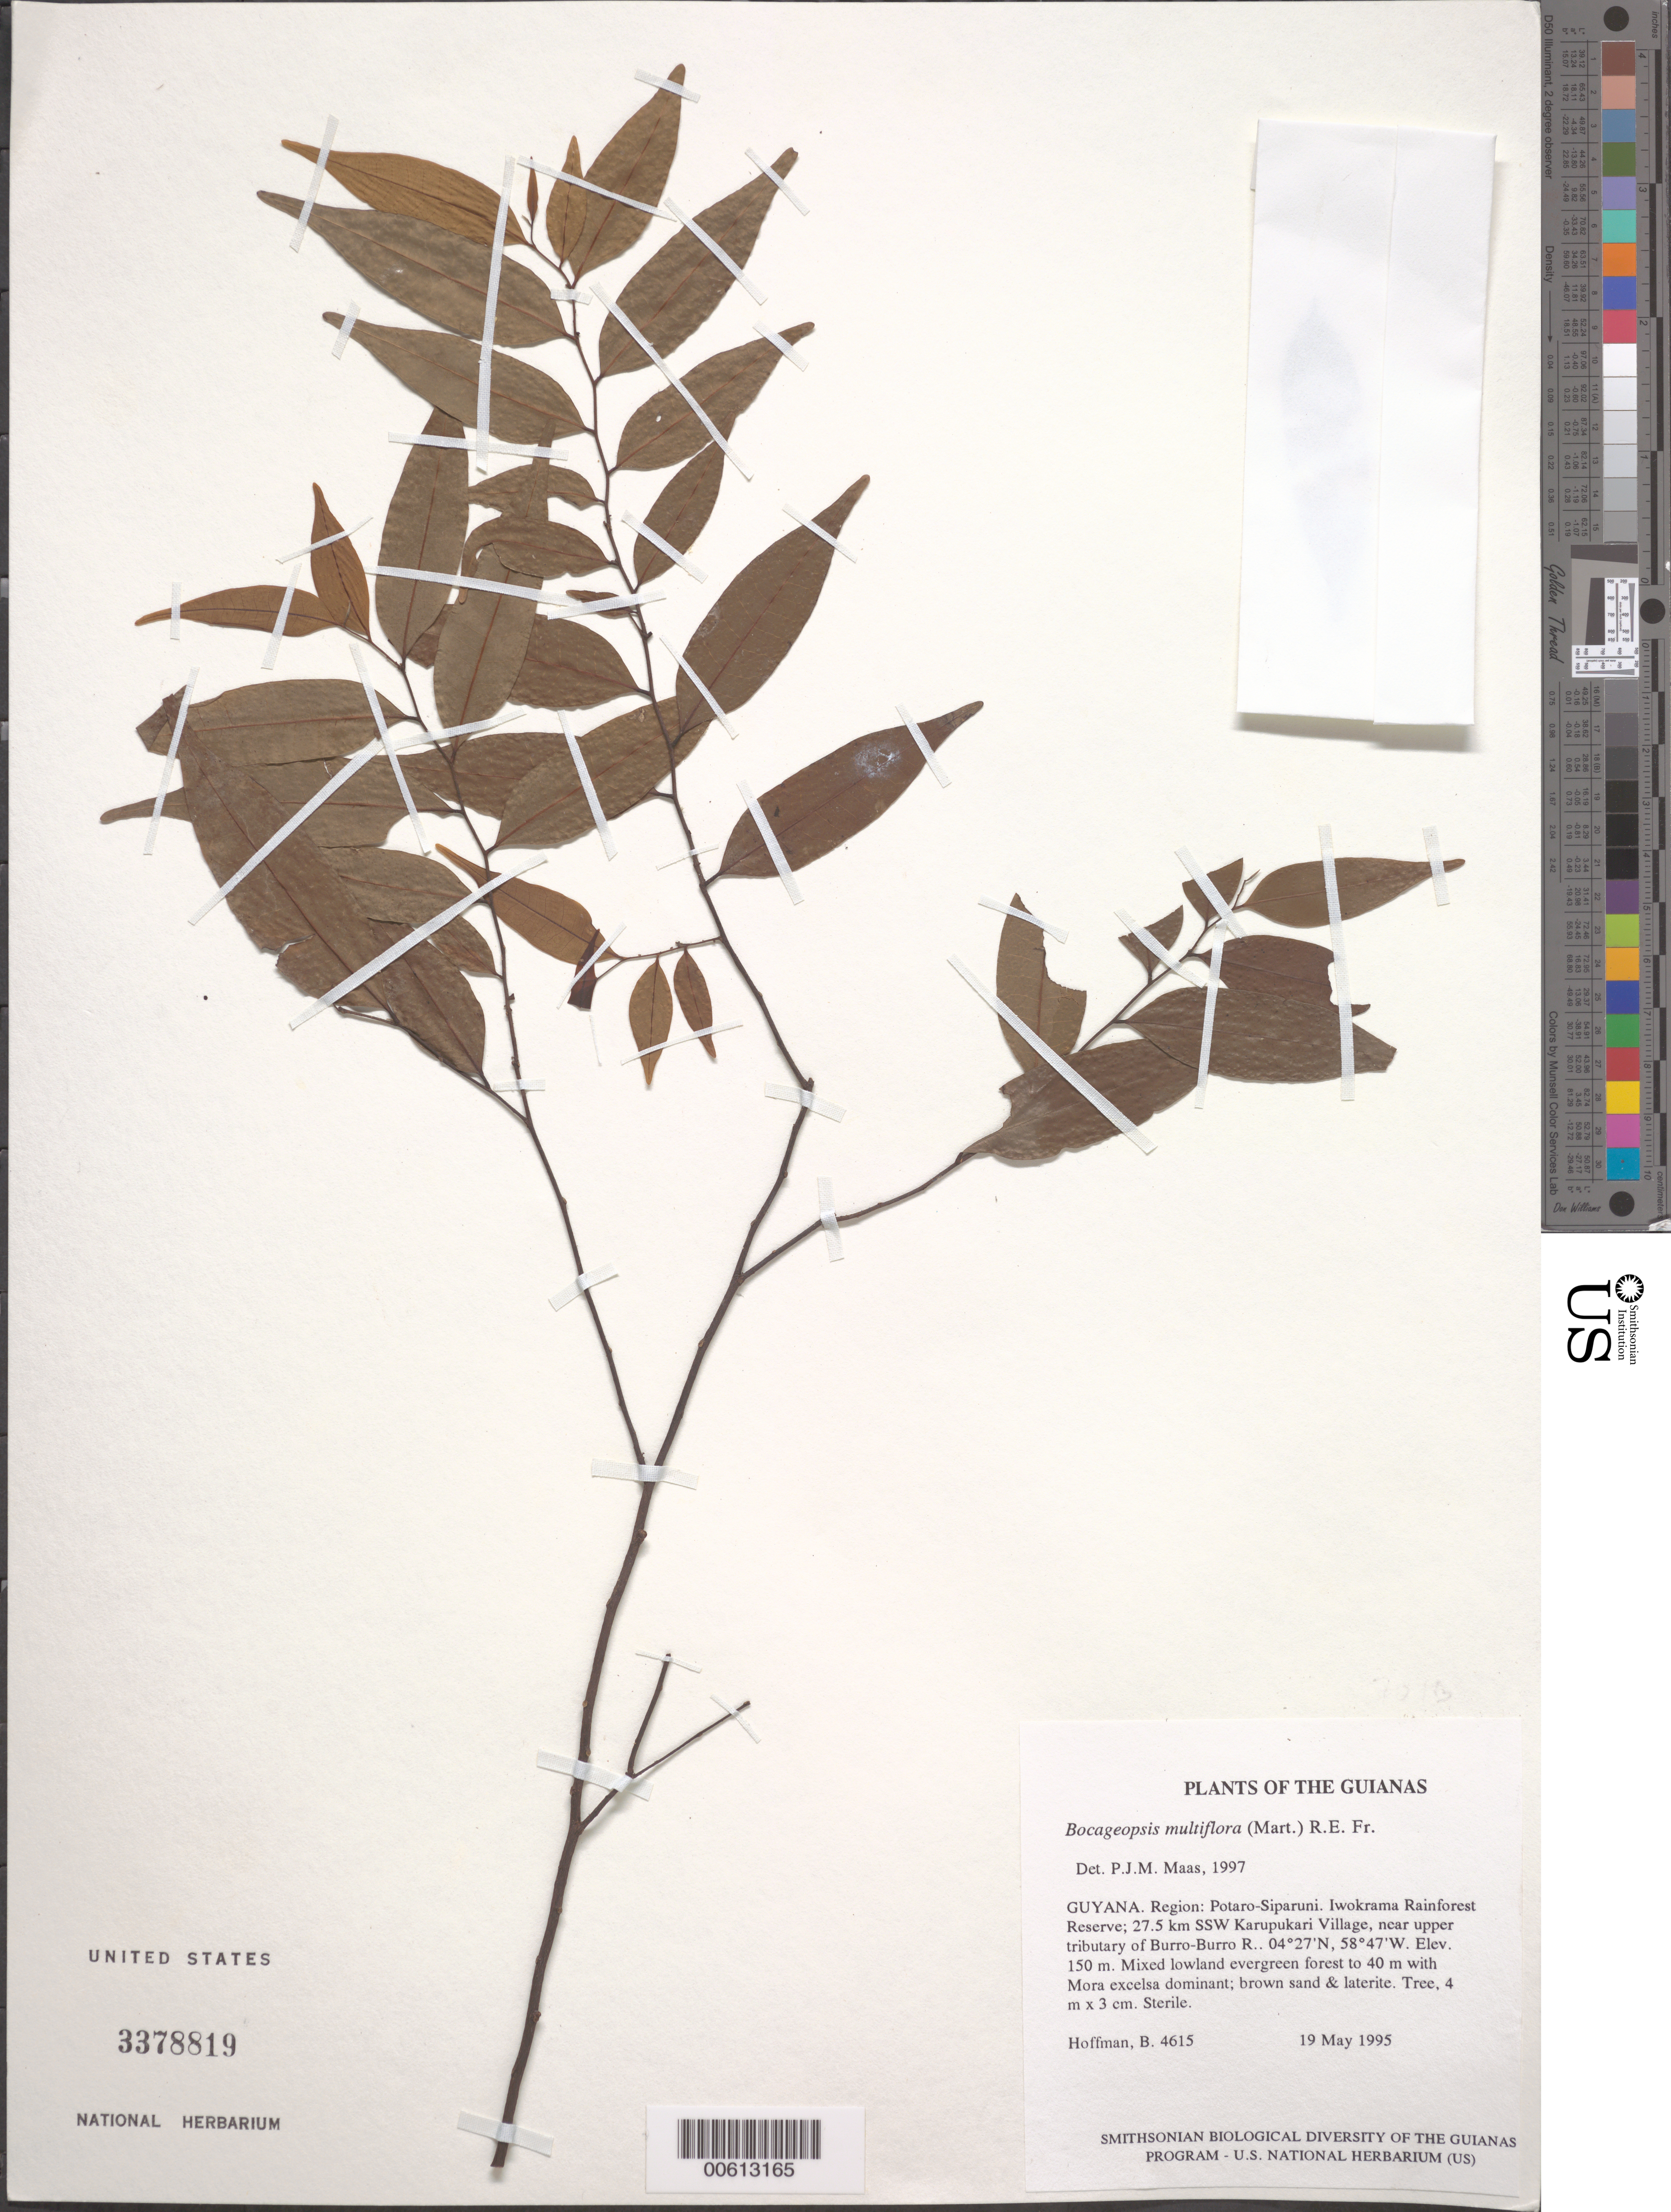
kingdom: Plantae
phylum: Tracheophyta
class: Magnoliopsida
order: Magnoliales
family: Annonaceae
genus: Bocageopsis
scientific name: Bocageopsis multiflora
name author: (Mart.) R.E. Fr.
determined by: Maas, Paul J. M.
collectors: B. Hoffman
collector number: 4615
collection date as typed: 19 May 1995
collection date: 1995-05-19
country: Guyana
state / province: Potaro-Siparuni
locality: Iwokrama Rainforest Reserve; 27.5 km SSW of Karupukari Village, near upper tributary of Burro-Burro River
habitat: Mixed lowland evergreen forest to 40 m with Mora excelsa dominant; brown sand & laterite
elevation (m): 150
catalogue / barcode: US 3378819